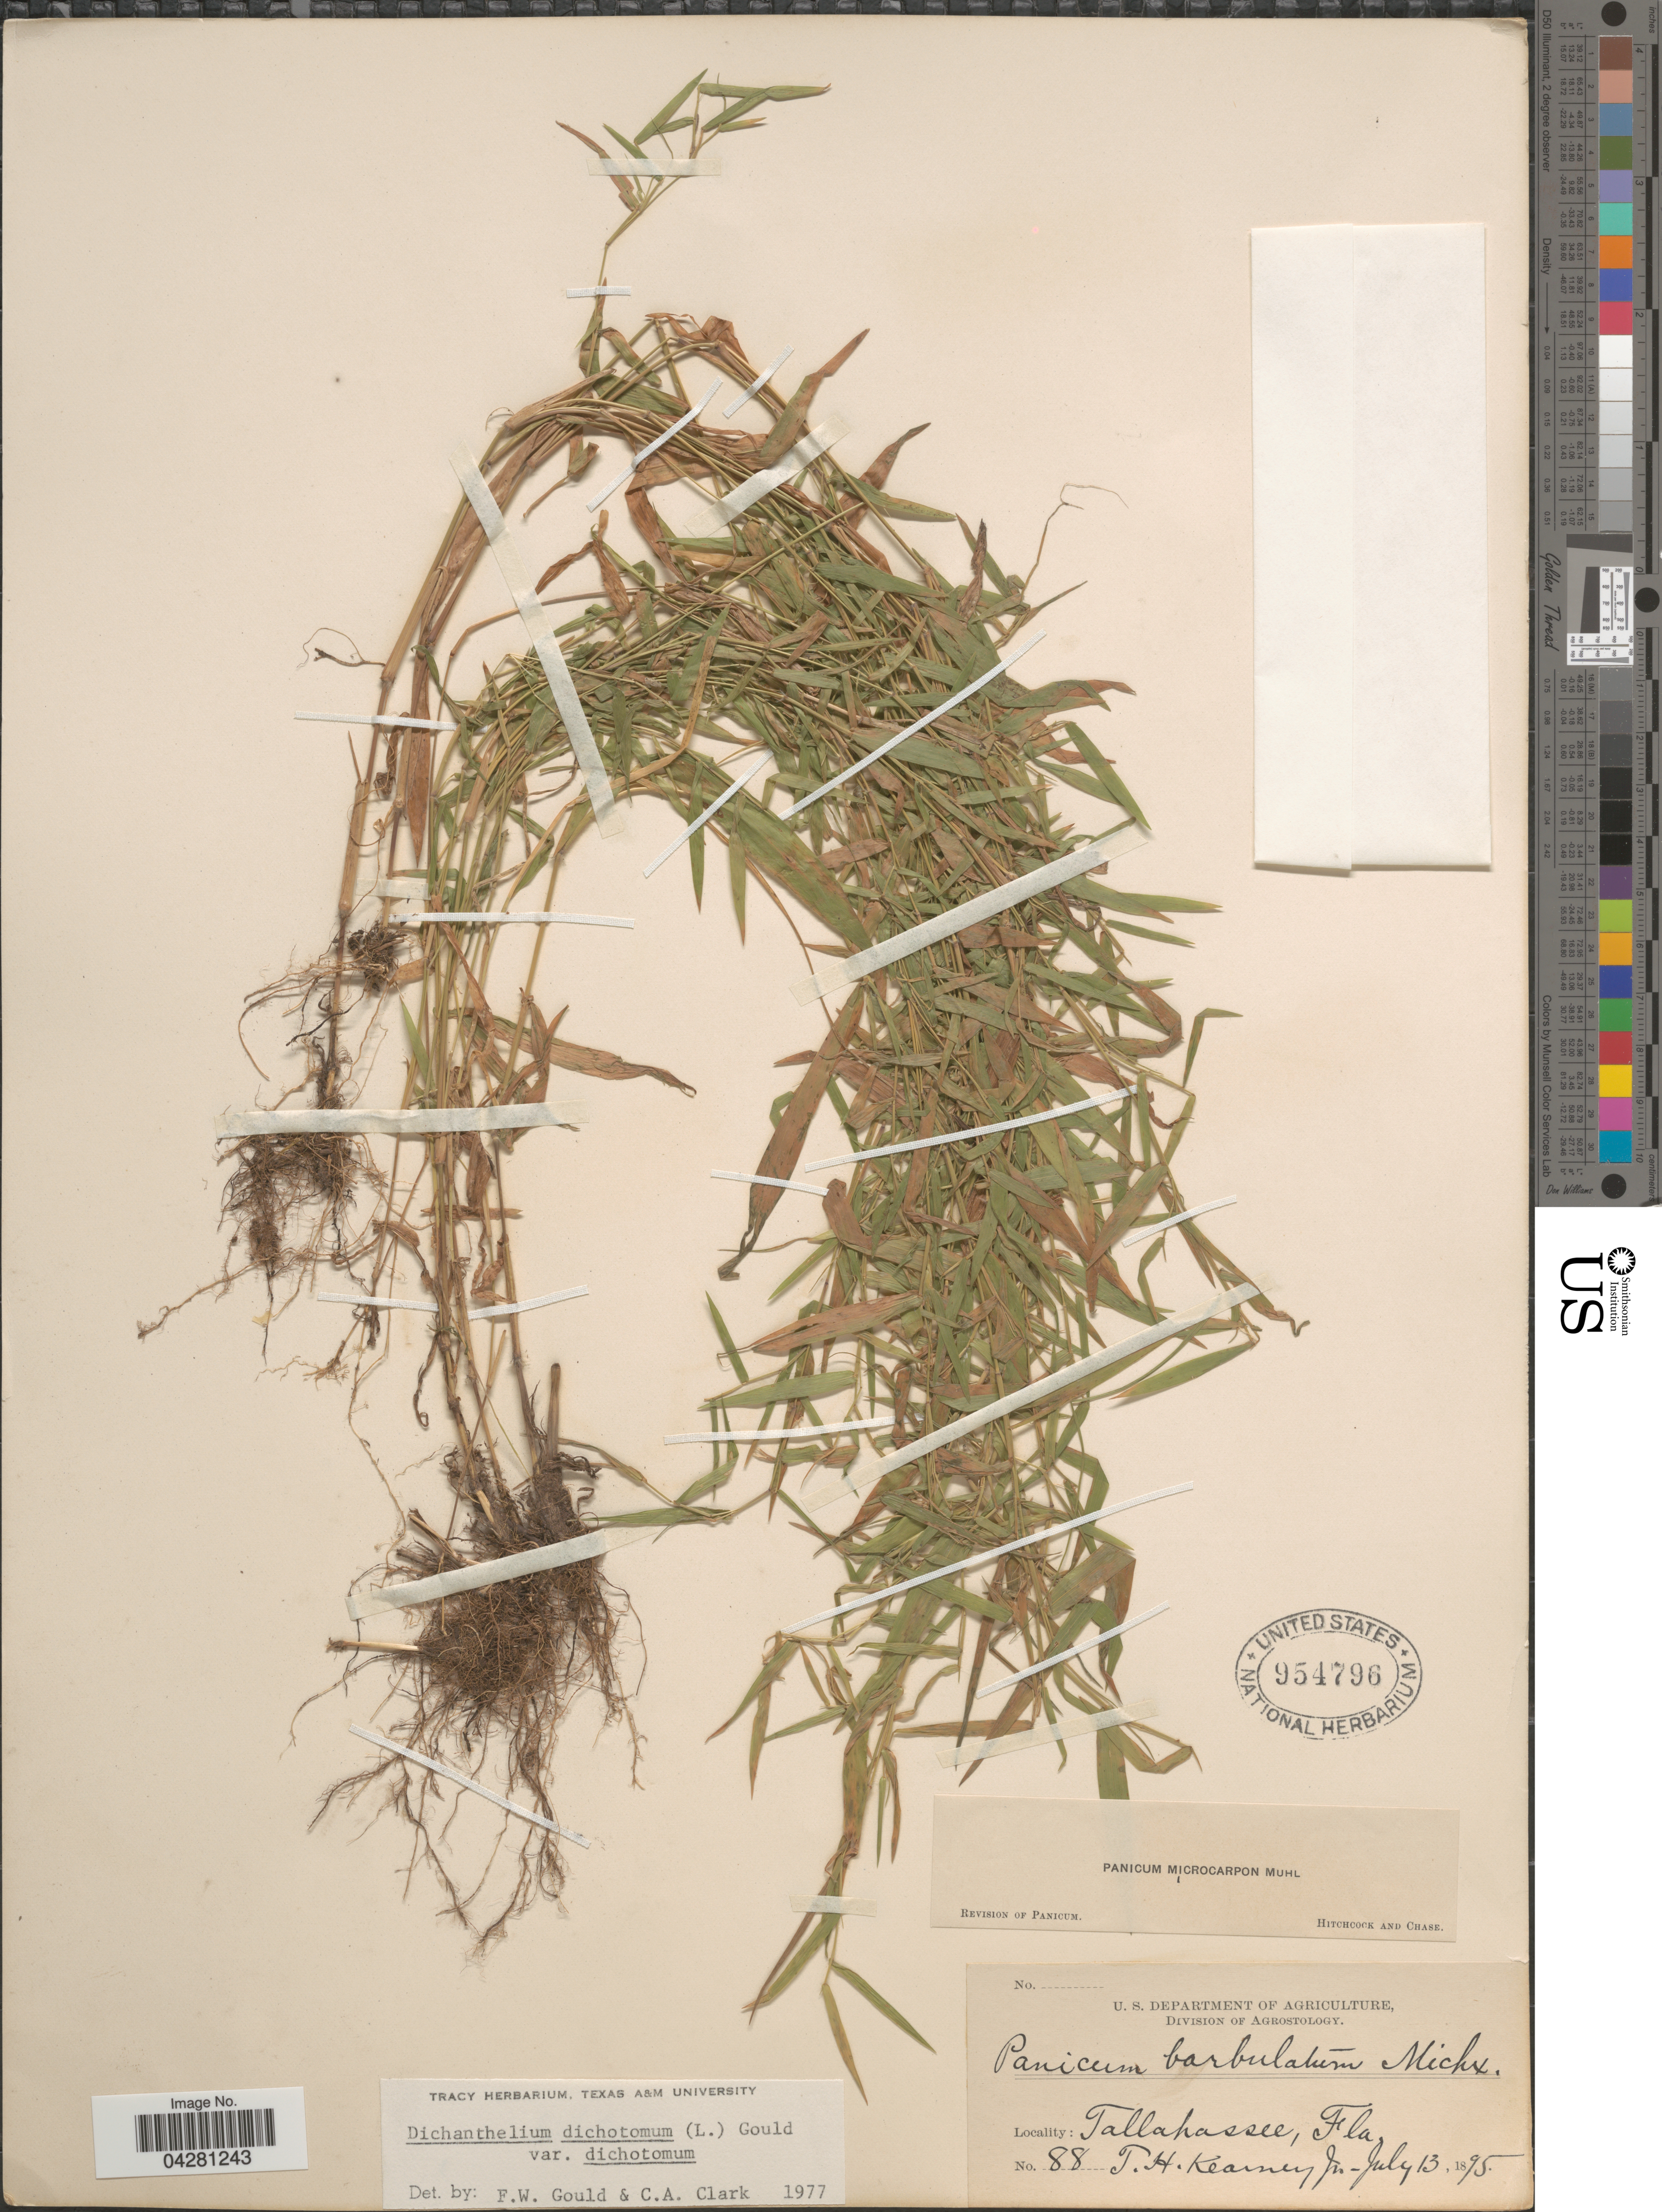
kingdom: Plantae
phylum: Tracheophyta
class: Liliopsida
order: Poales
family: Poaceae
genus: Dichanthelium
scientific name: Dichanthelium dichotomum var. dichotomum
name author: (L.) Gould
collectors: T. H. Kearney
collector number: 88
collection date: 1895-07-13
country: United States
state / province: Florida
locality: Tallahassee.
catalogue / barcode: US 954796